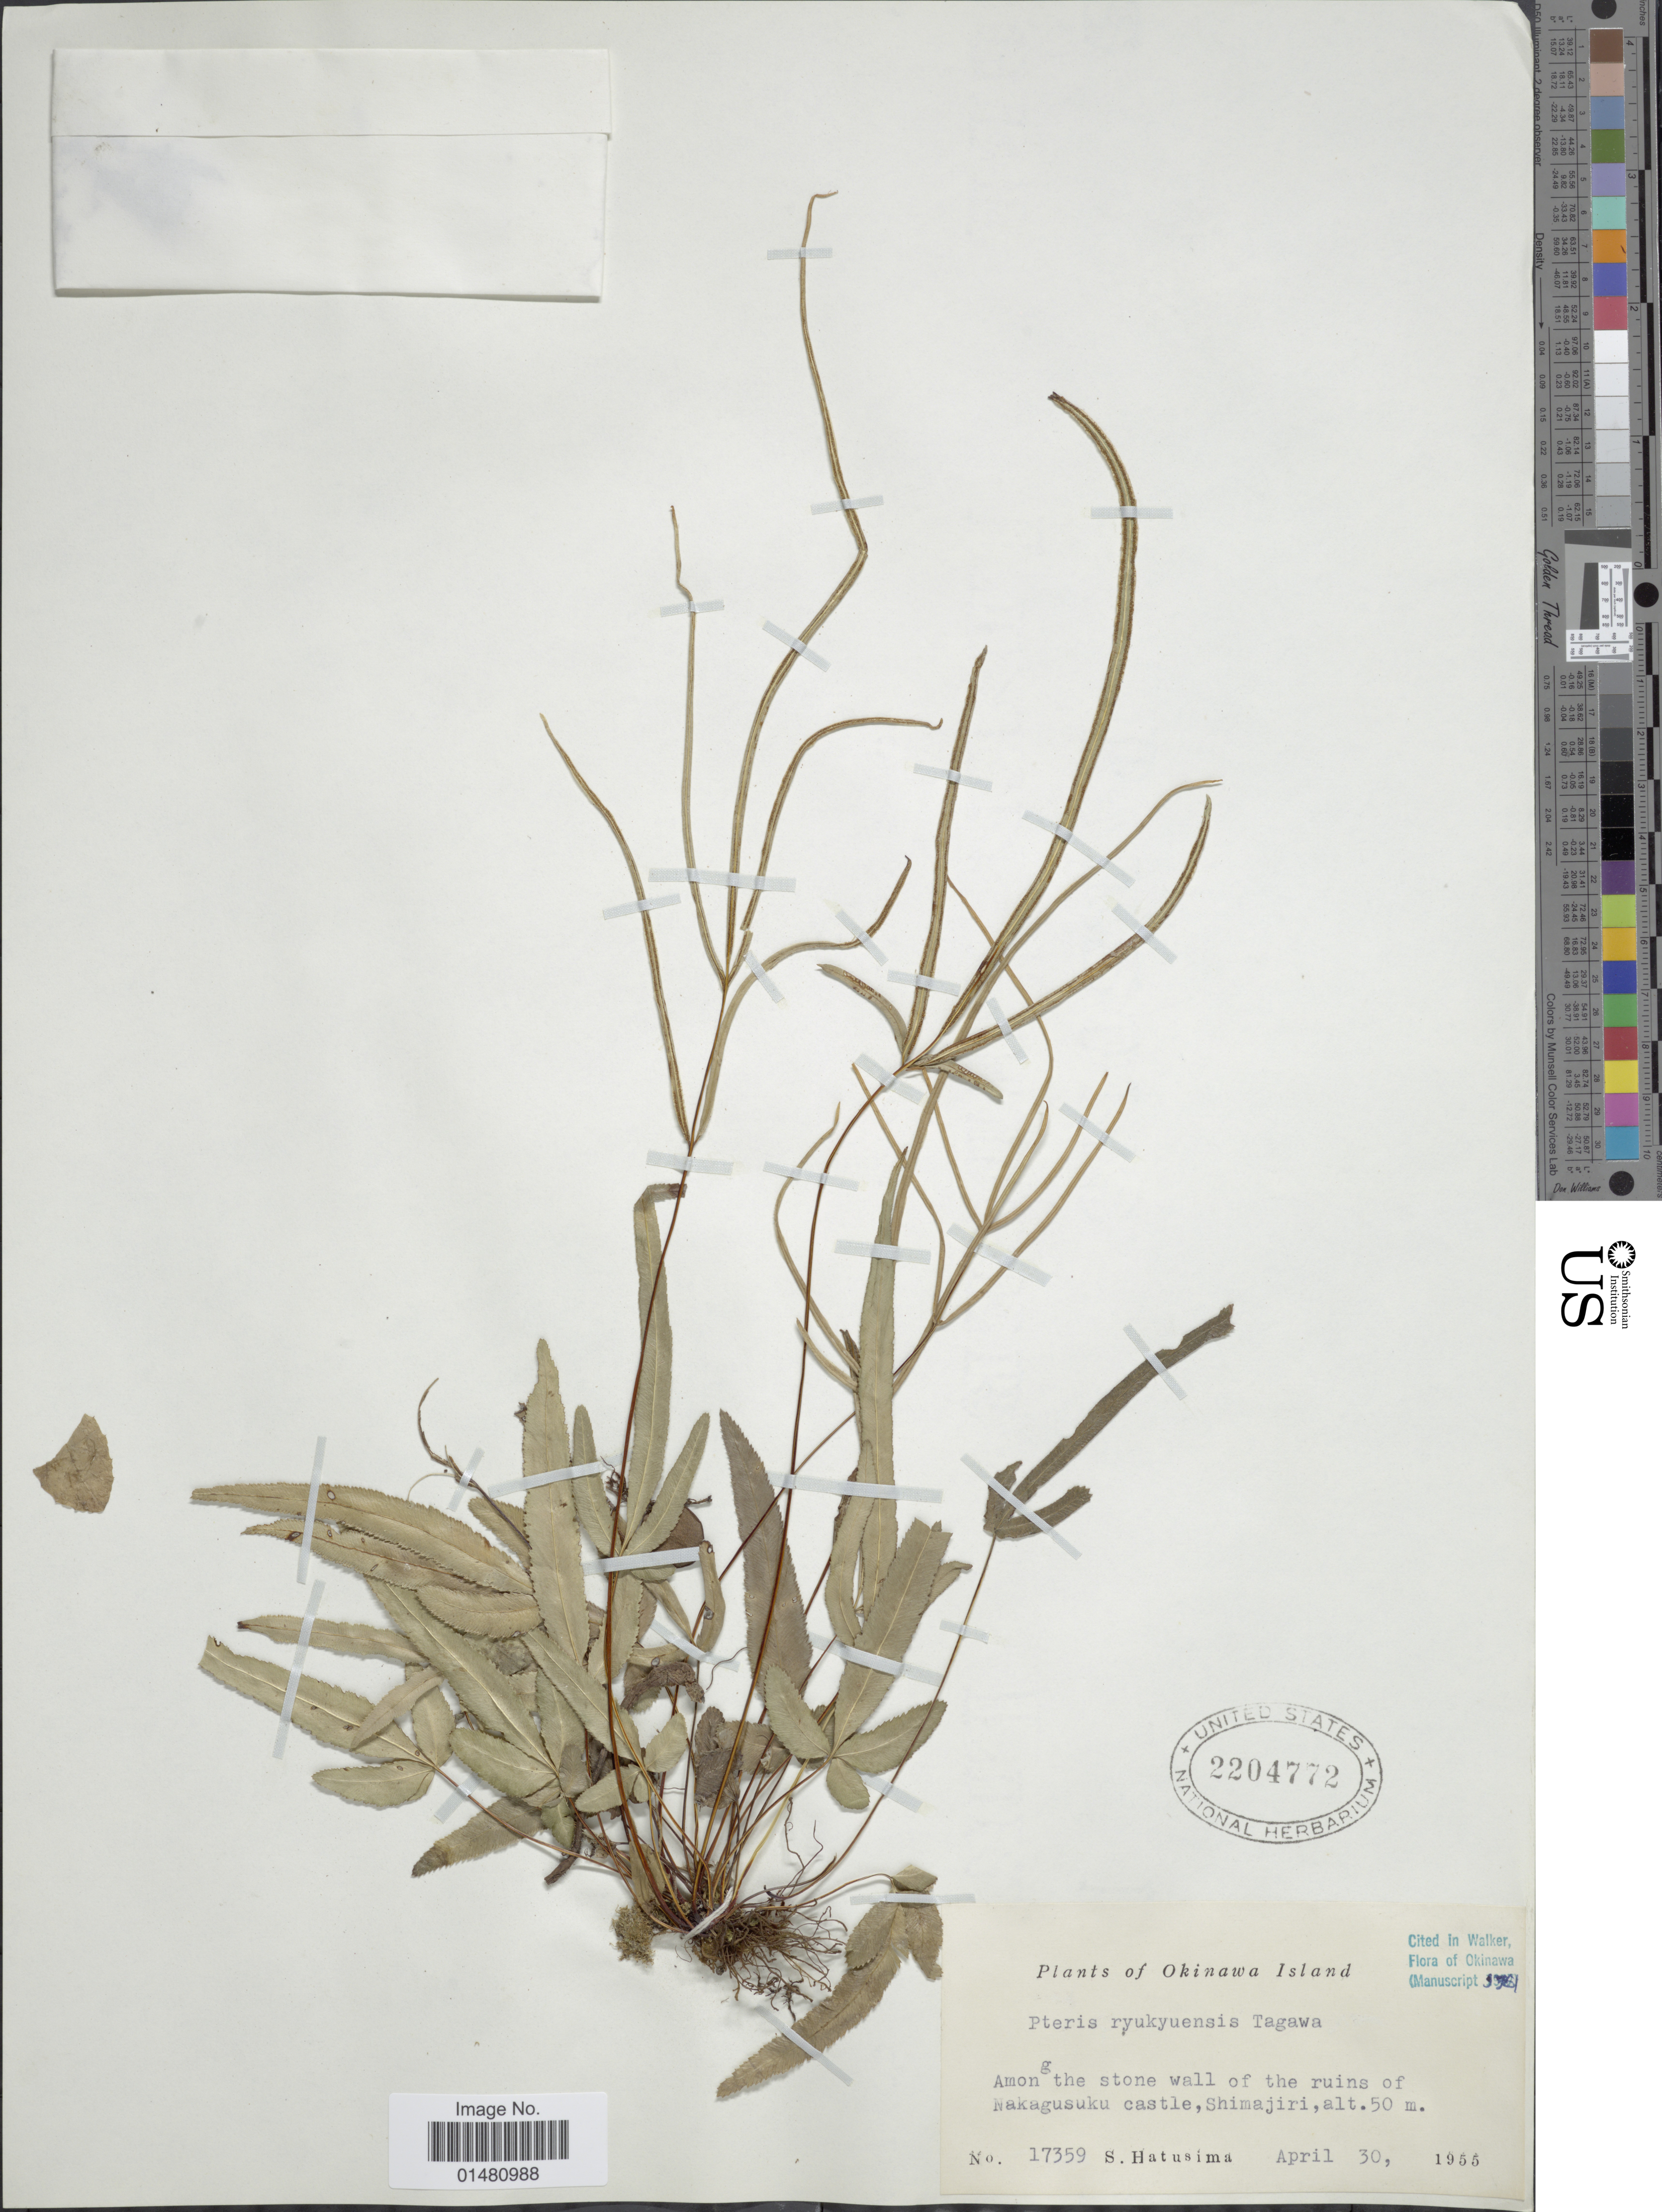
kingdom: Plantae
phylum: Tracheophyta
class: Polypodiopsida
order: Polypodiales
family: Pteridaceae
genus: Pteris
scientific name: Pteris ryukyuensis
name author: Tagawa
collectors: S. Hatusima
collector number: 17359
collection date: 1955-04-30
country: Japan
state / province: Okinawa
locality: Okinawa Island, Among the stone wall of the ruins of Nakasuku castle, Shimajiri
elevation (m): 50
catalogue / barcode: US 2204772